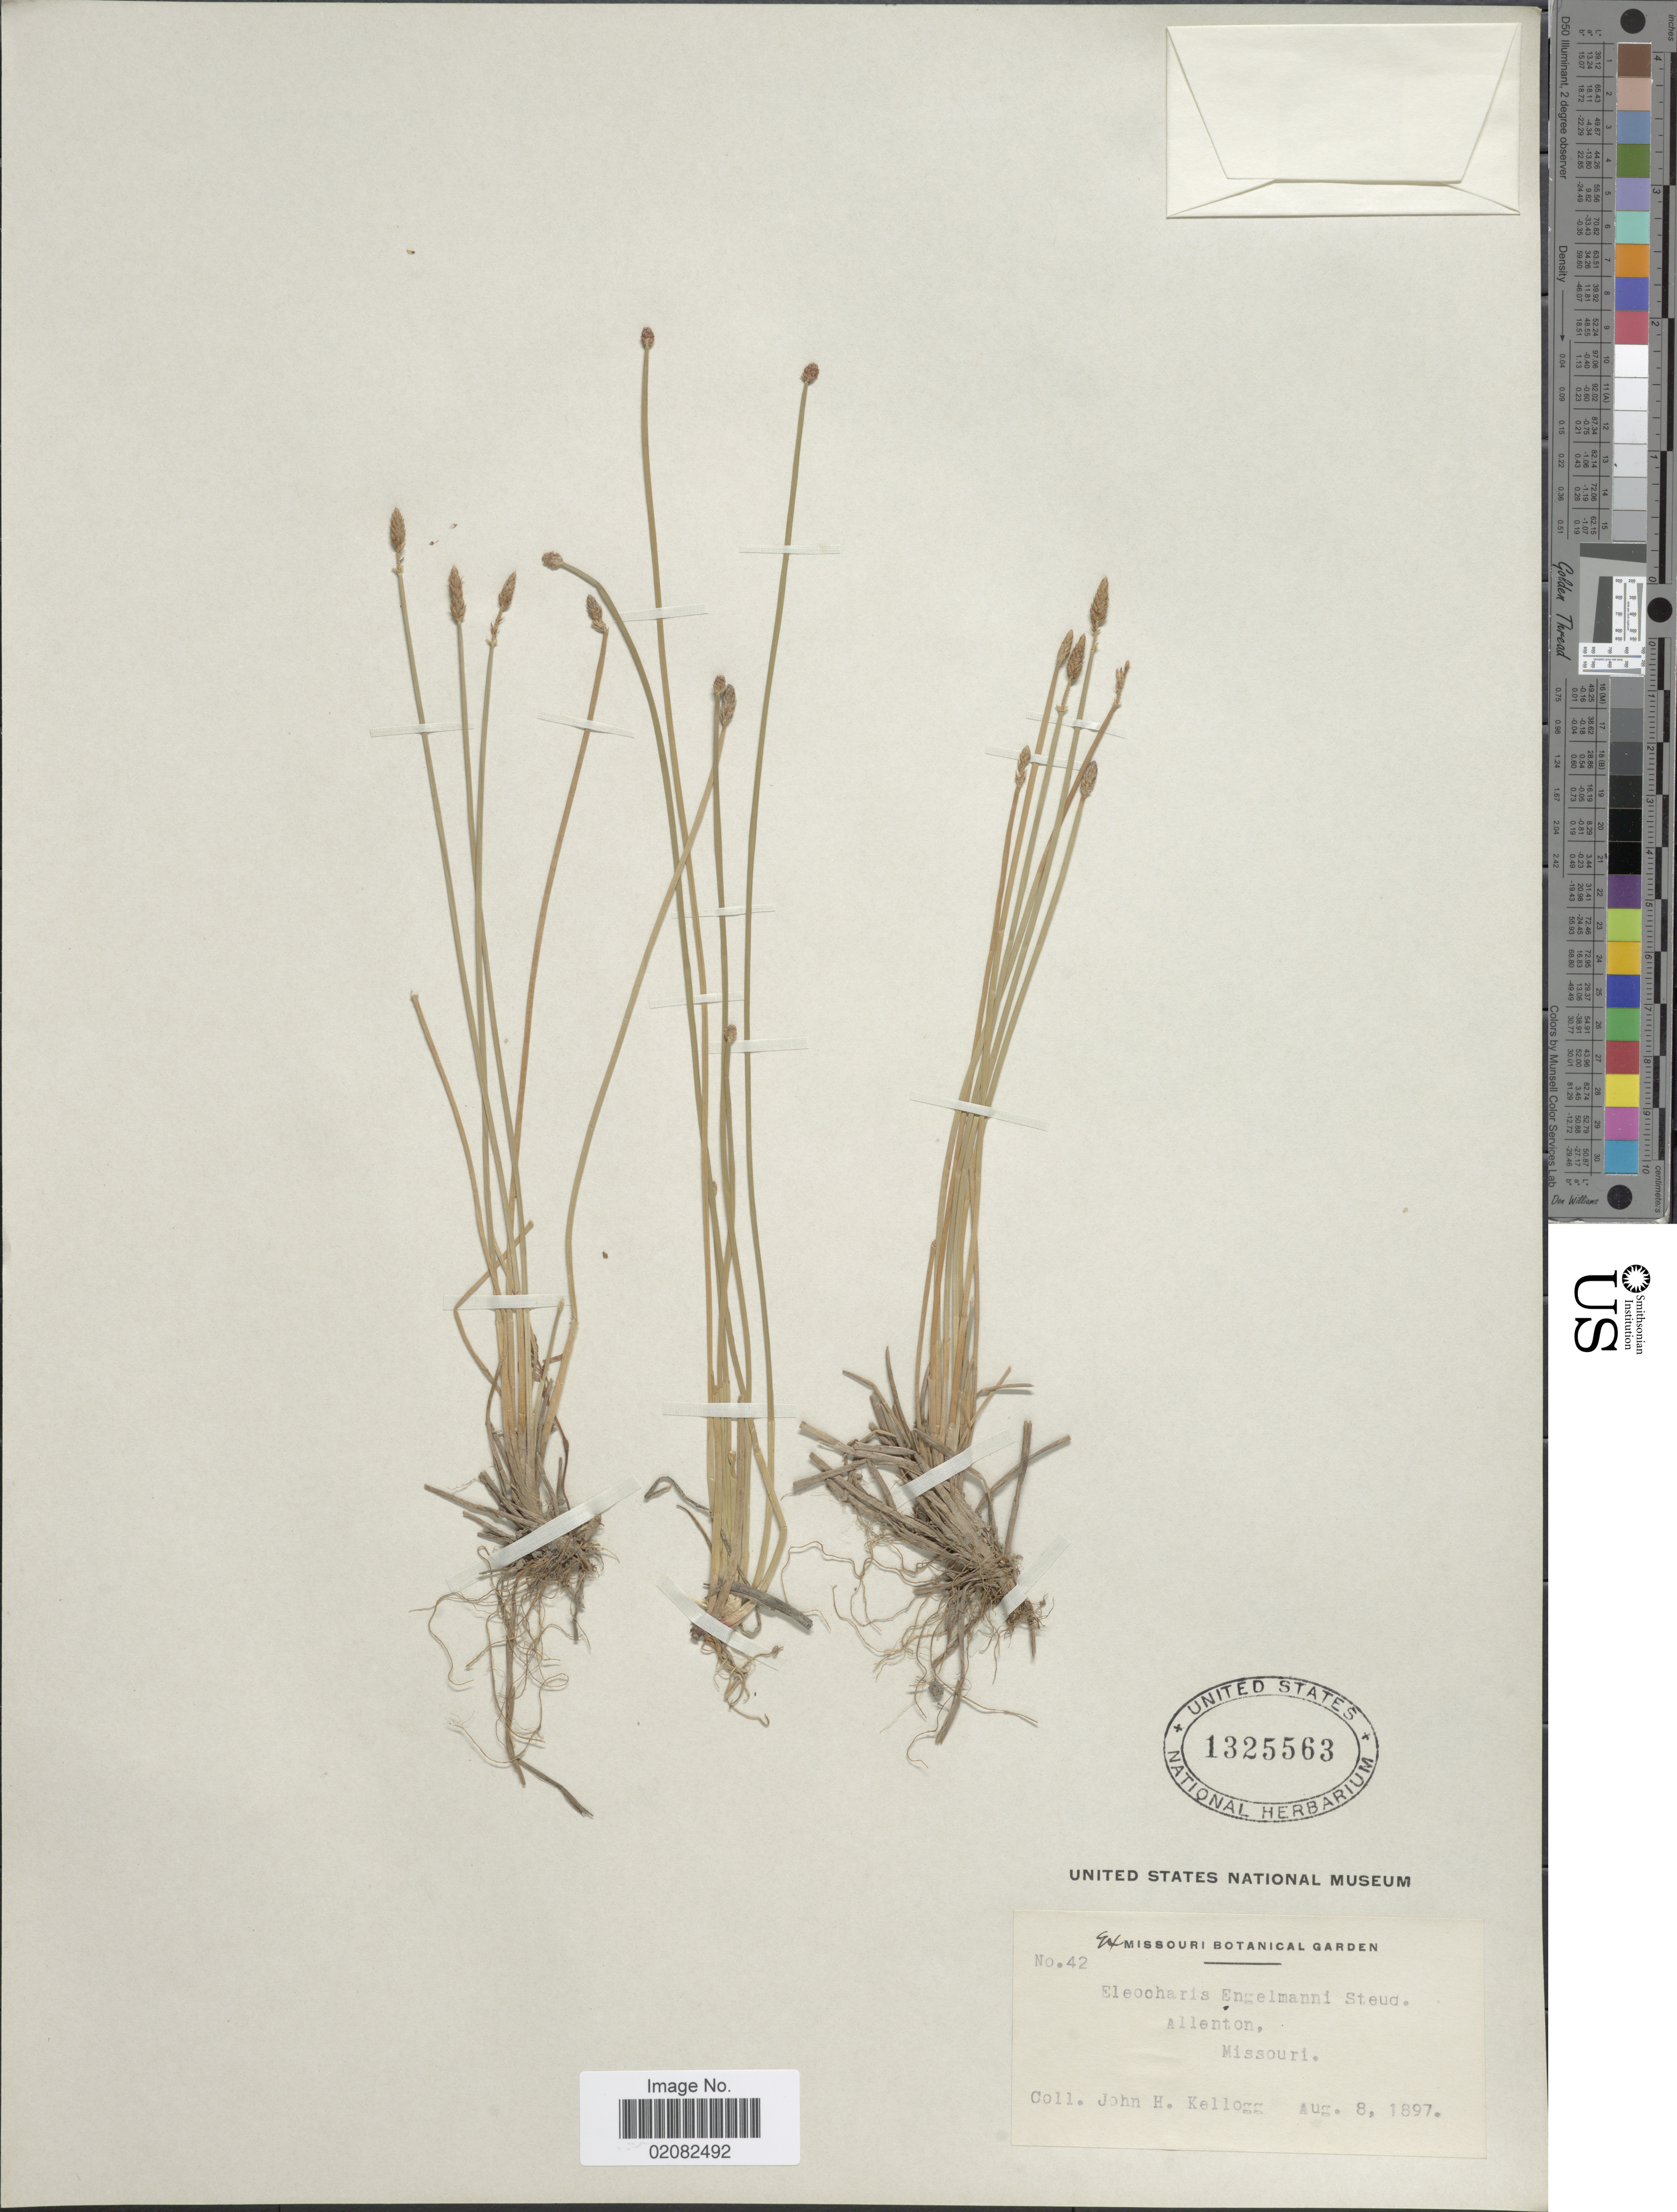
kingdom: Plantae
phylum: Tracheophyta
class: Liliopsida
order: Poales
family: Cyperaceae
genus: Eleocharis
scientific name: Eleocharis engelmannii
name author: Steud.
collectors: J. H. Kellogg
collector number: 42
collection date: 1897-08-08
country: United States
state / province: Missouri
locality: Allenton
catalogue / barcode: US 1325563